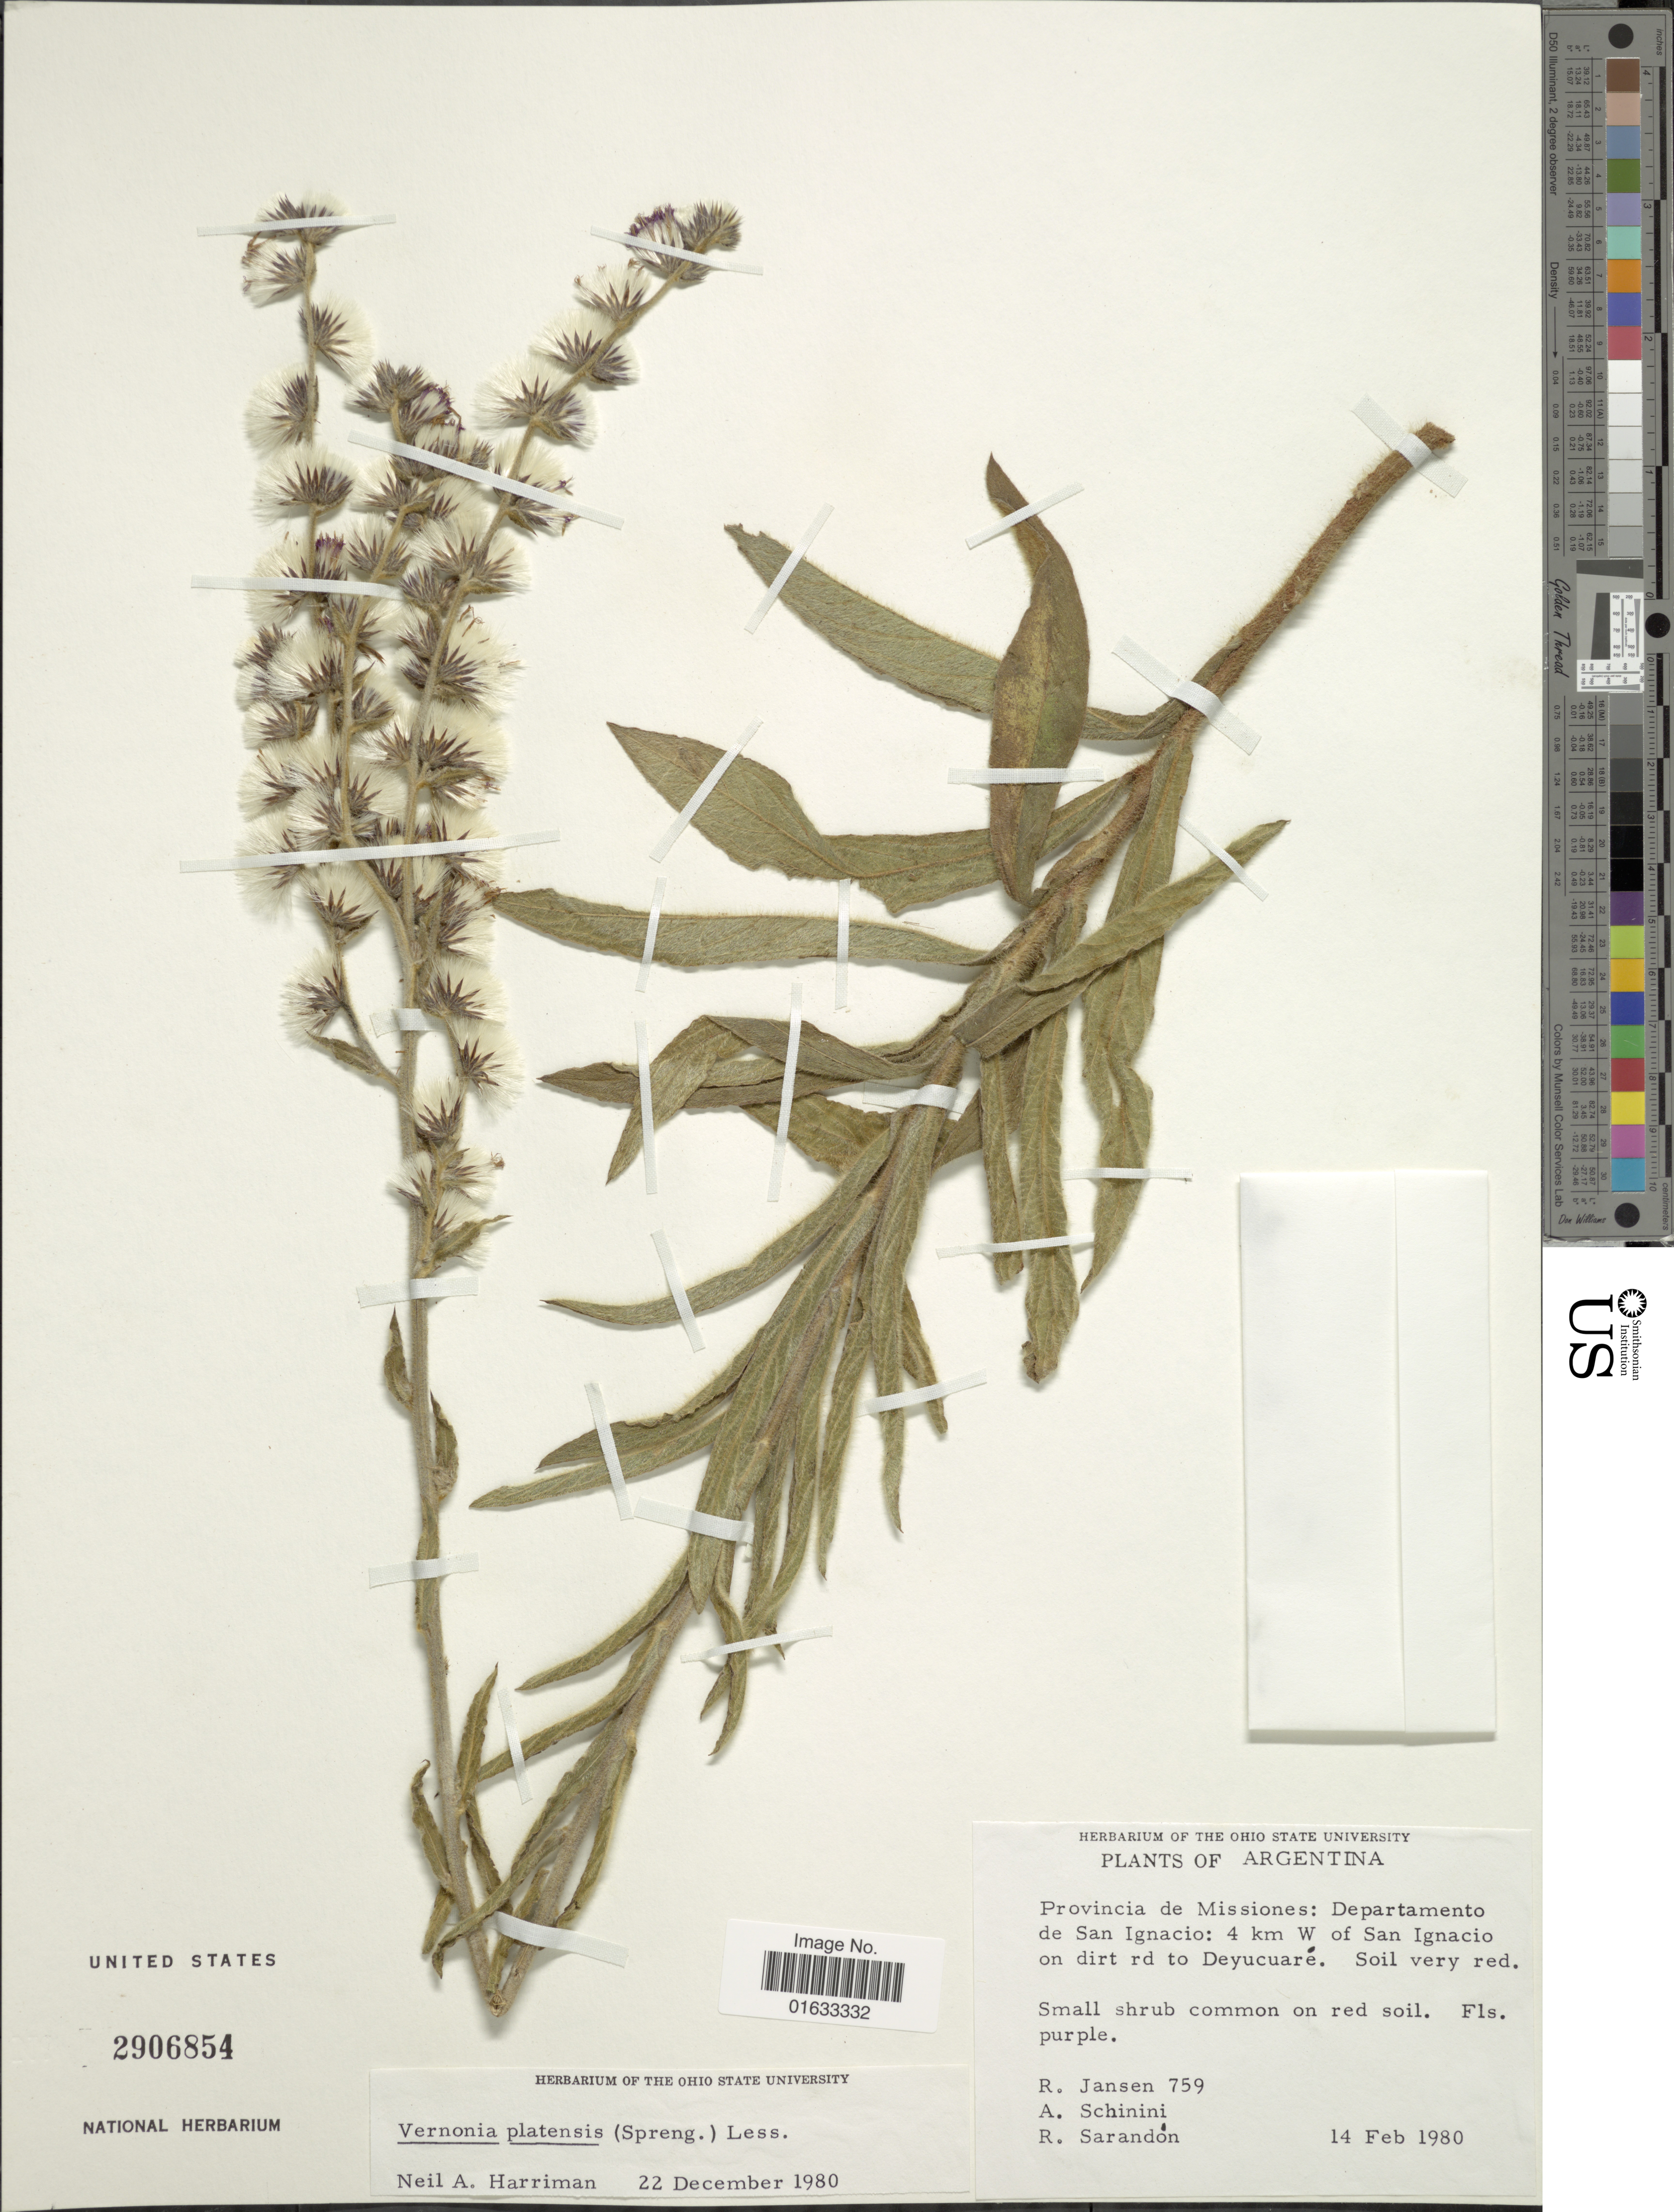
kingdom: Plantae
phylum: Tracheophyta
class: Magnoliopsida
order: Asterales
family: Asteraceae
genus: Chrysolaena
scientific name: Chrysolaena platensis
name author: (Spreng.) H. Rob.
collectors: R. K. Jansen, A. Schinini & R. Sarandon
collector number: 759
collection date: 1980-02-14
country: Argentina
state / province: Misiones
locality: Provincia de Missiones, Departamento de San Ignacio, 4 km W of San Ignacio on dirt rd to Deyucuare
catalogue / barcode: US 2906854